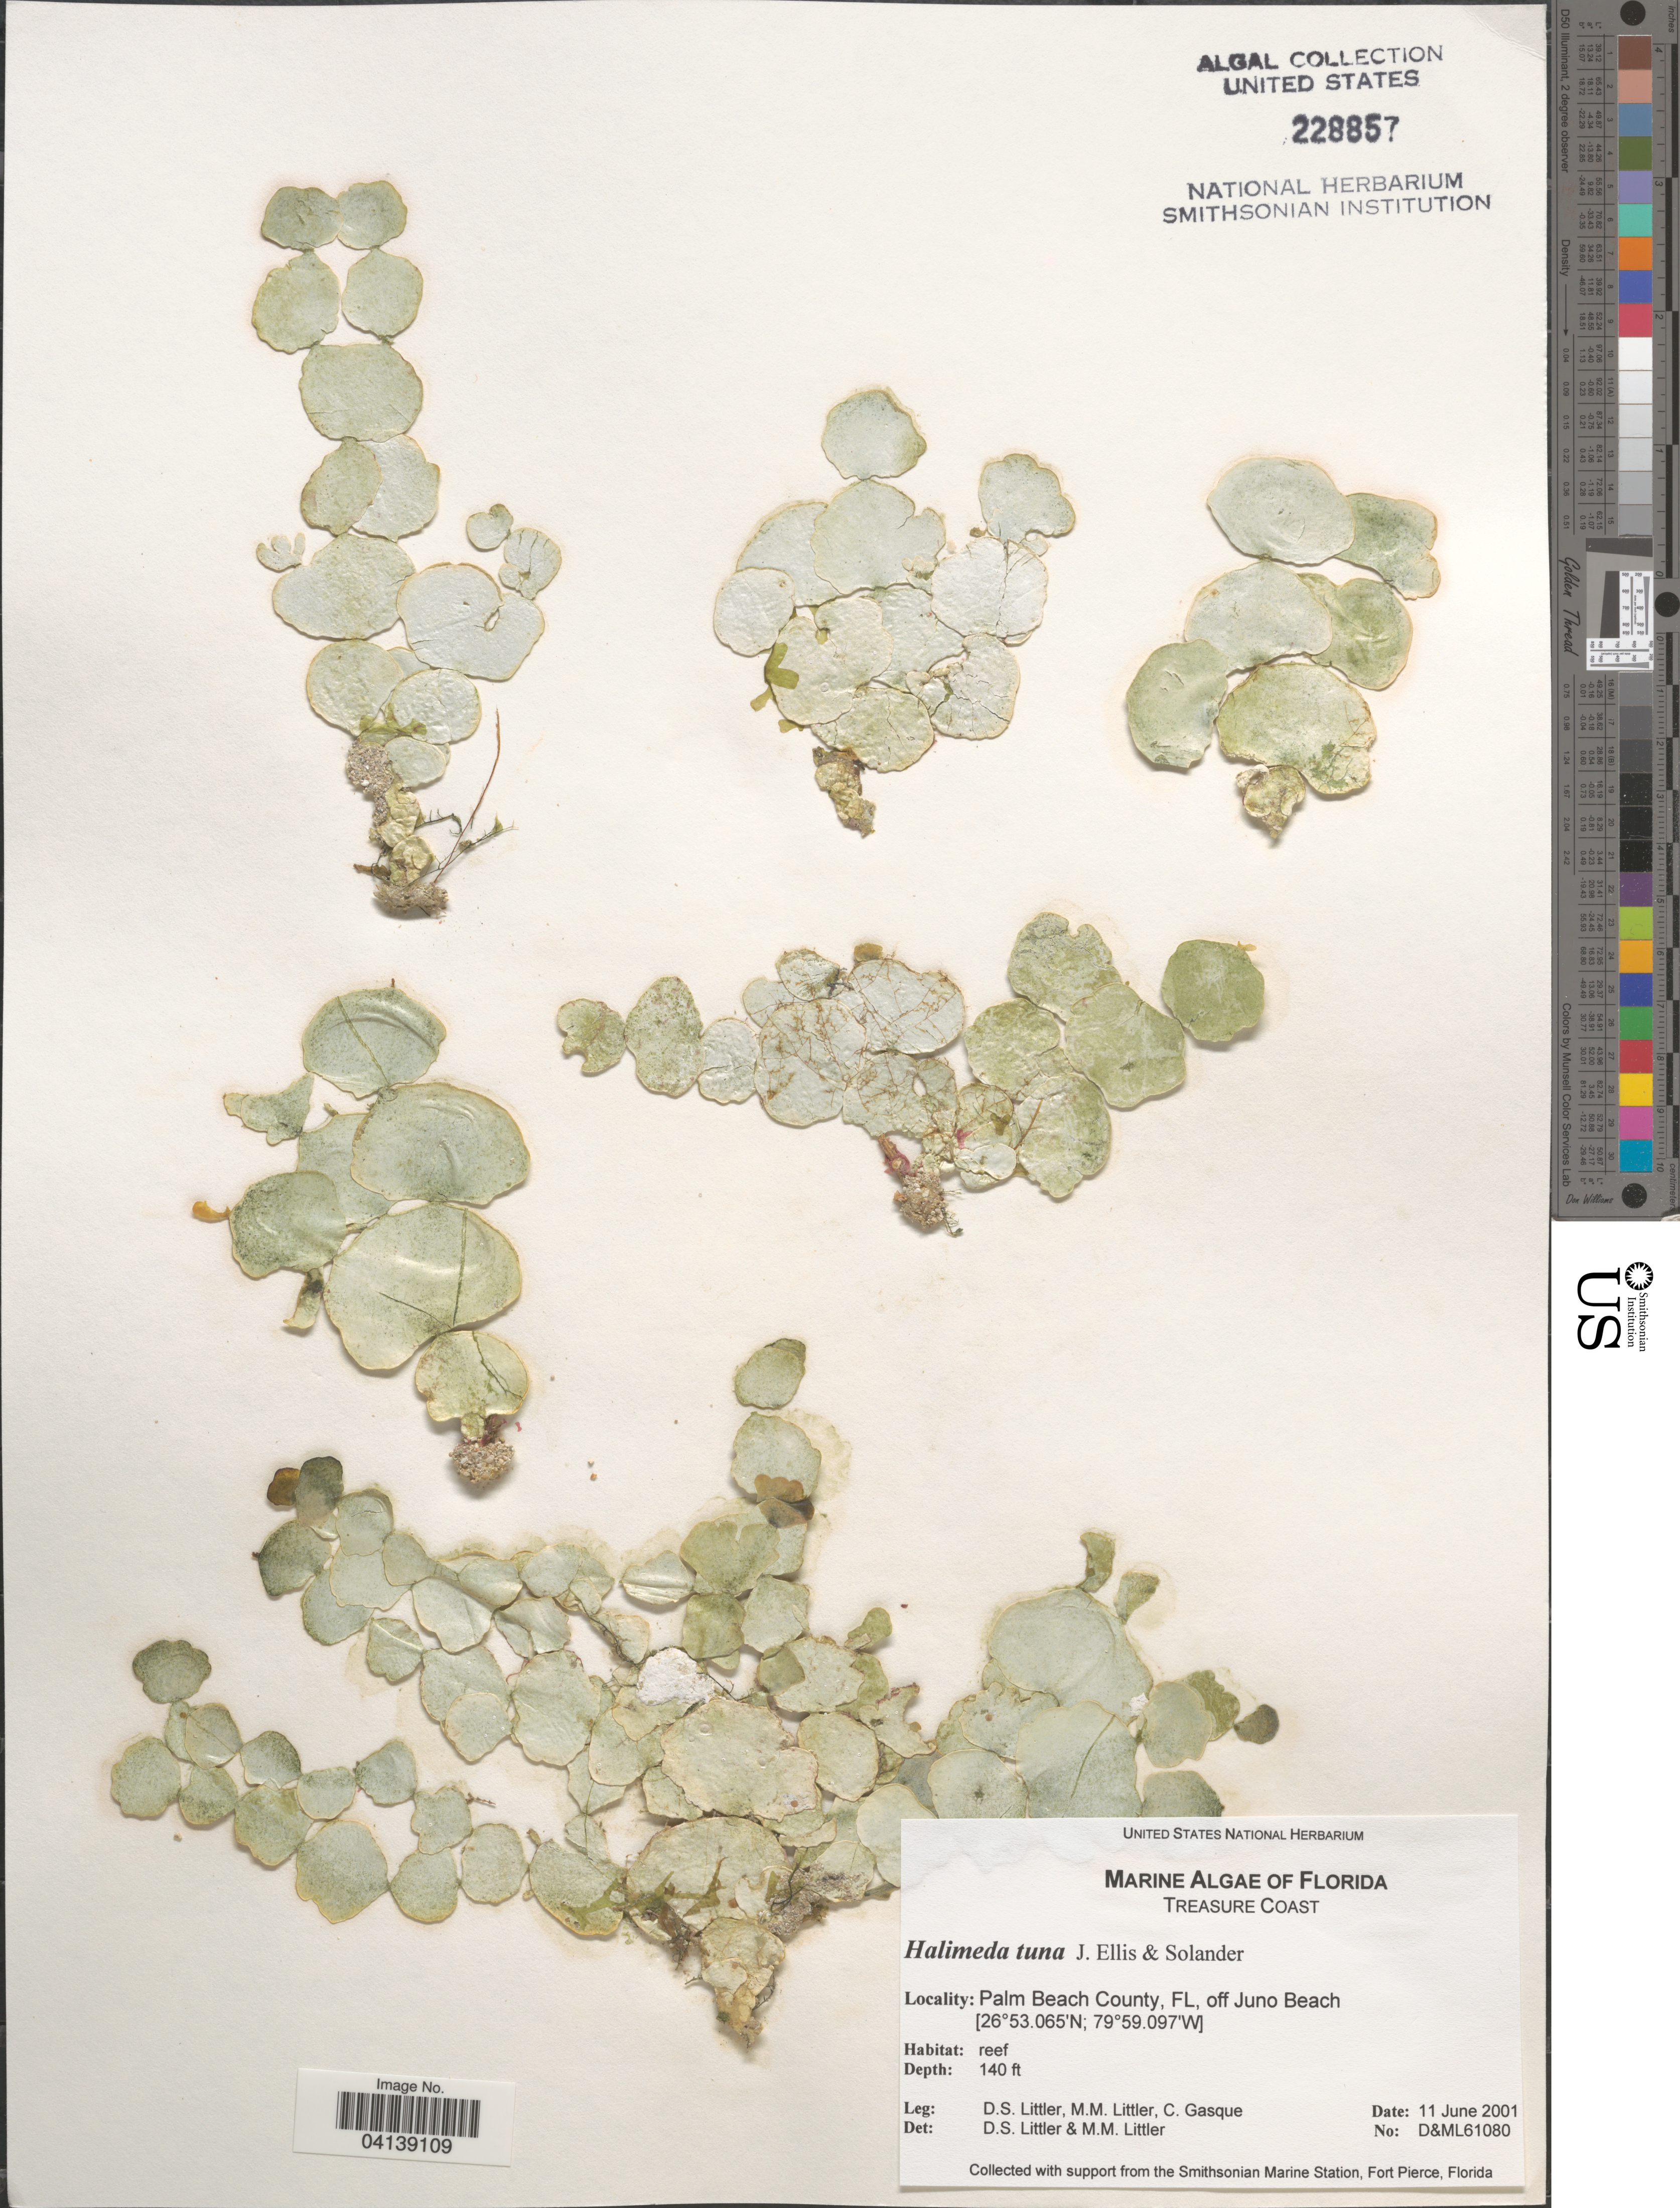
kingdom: Plantae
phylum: Chlorophyta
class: Ulvophyceae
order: Bryopsidales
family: Halimedaceae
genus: Halimeda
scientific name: Halimeda tuna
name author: (J. Ellis & Sol.) J.V.Lamouroux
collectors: D. S. Littler & C. Gasque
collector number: D&ML61080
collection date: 2001-06-11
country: United States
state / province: Florida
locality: Treasure Coast. Palm Beach County, off Juno Beach.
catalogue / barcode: US 228857